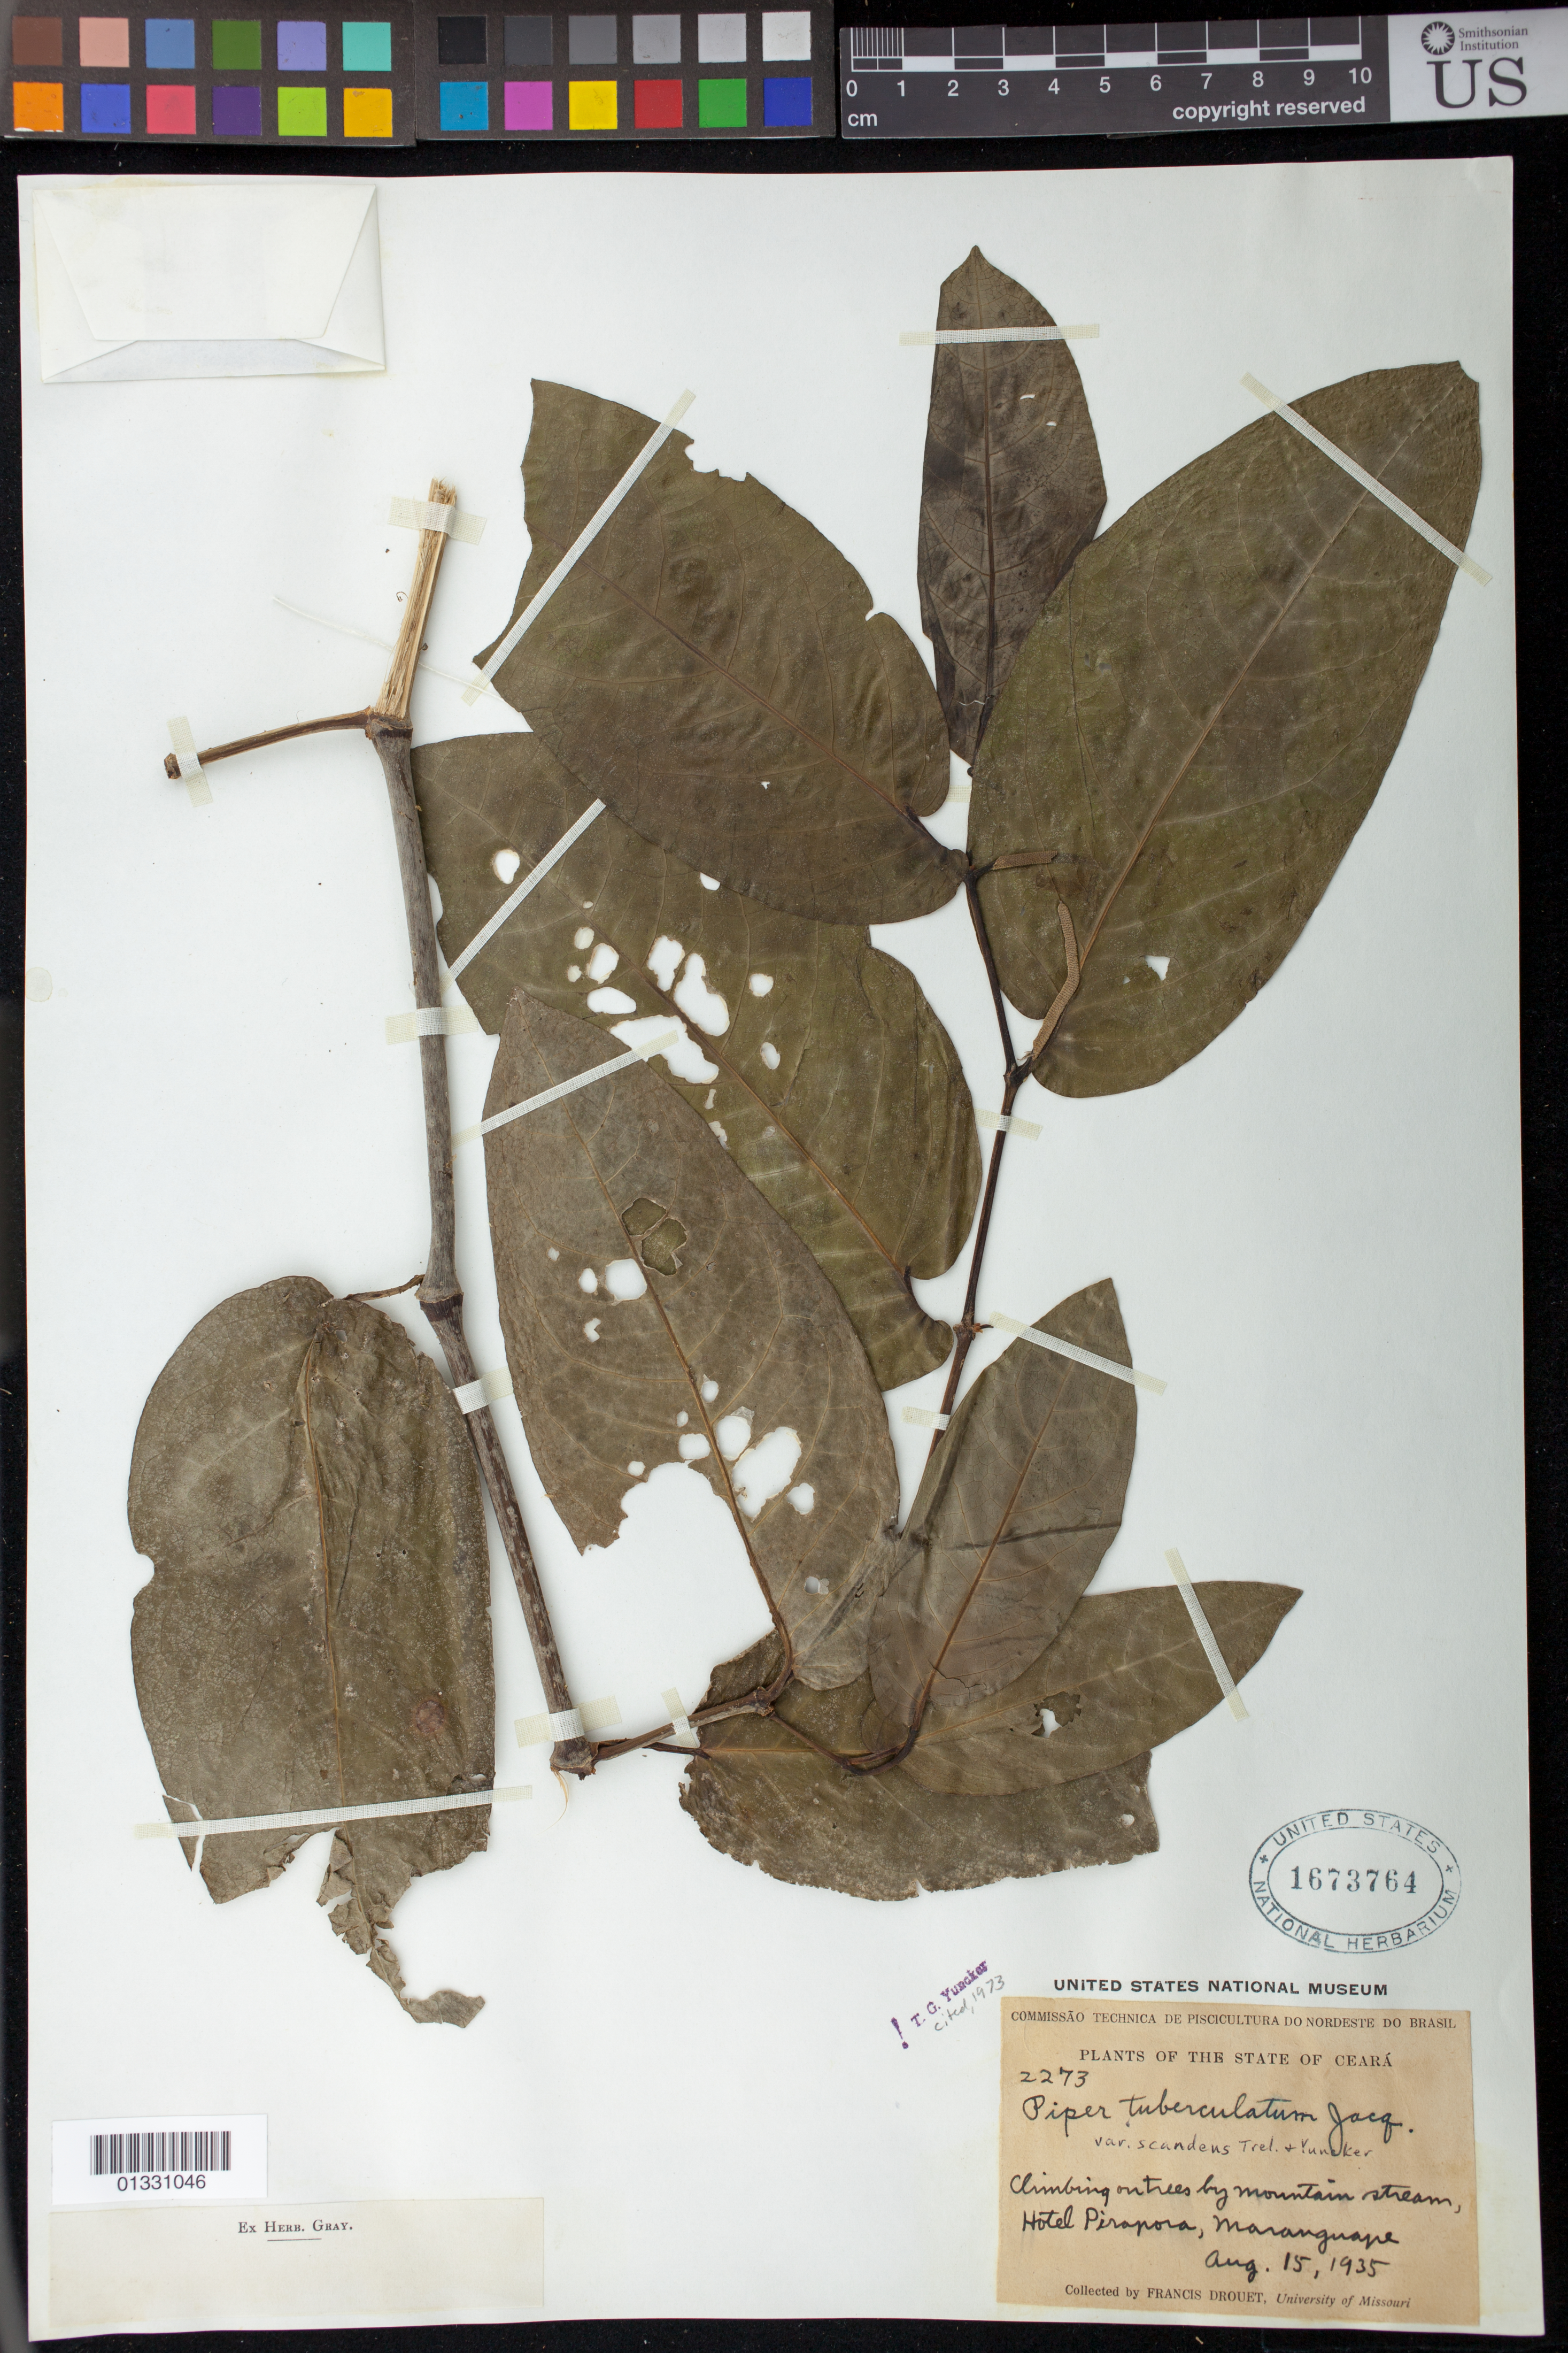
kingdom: Plantae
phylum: Tracheophyta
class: Magnoliopsida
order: Piperales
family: Piperaceae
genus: Piper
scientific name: Piper tuberculatum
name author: Jacq.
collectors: F. E. Drouet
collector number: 2273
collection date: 1935-08-15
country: Brazil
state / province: Ceará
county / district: Maranguape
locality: Hotel Pirapora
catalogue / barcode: US 1673764